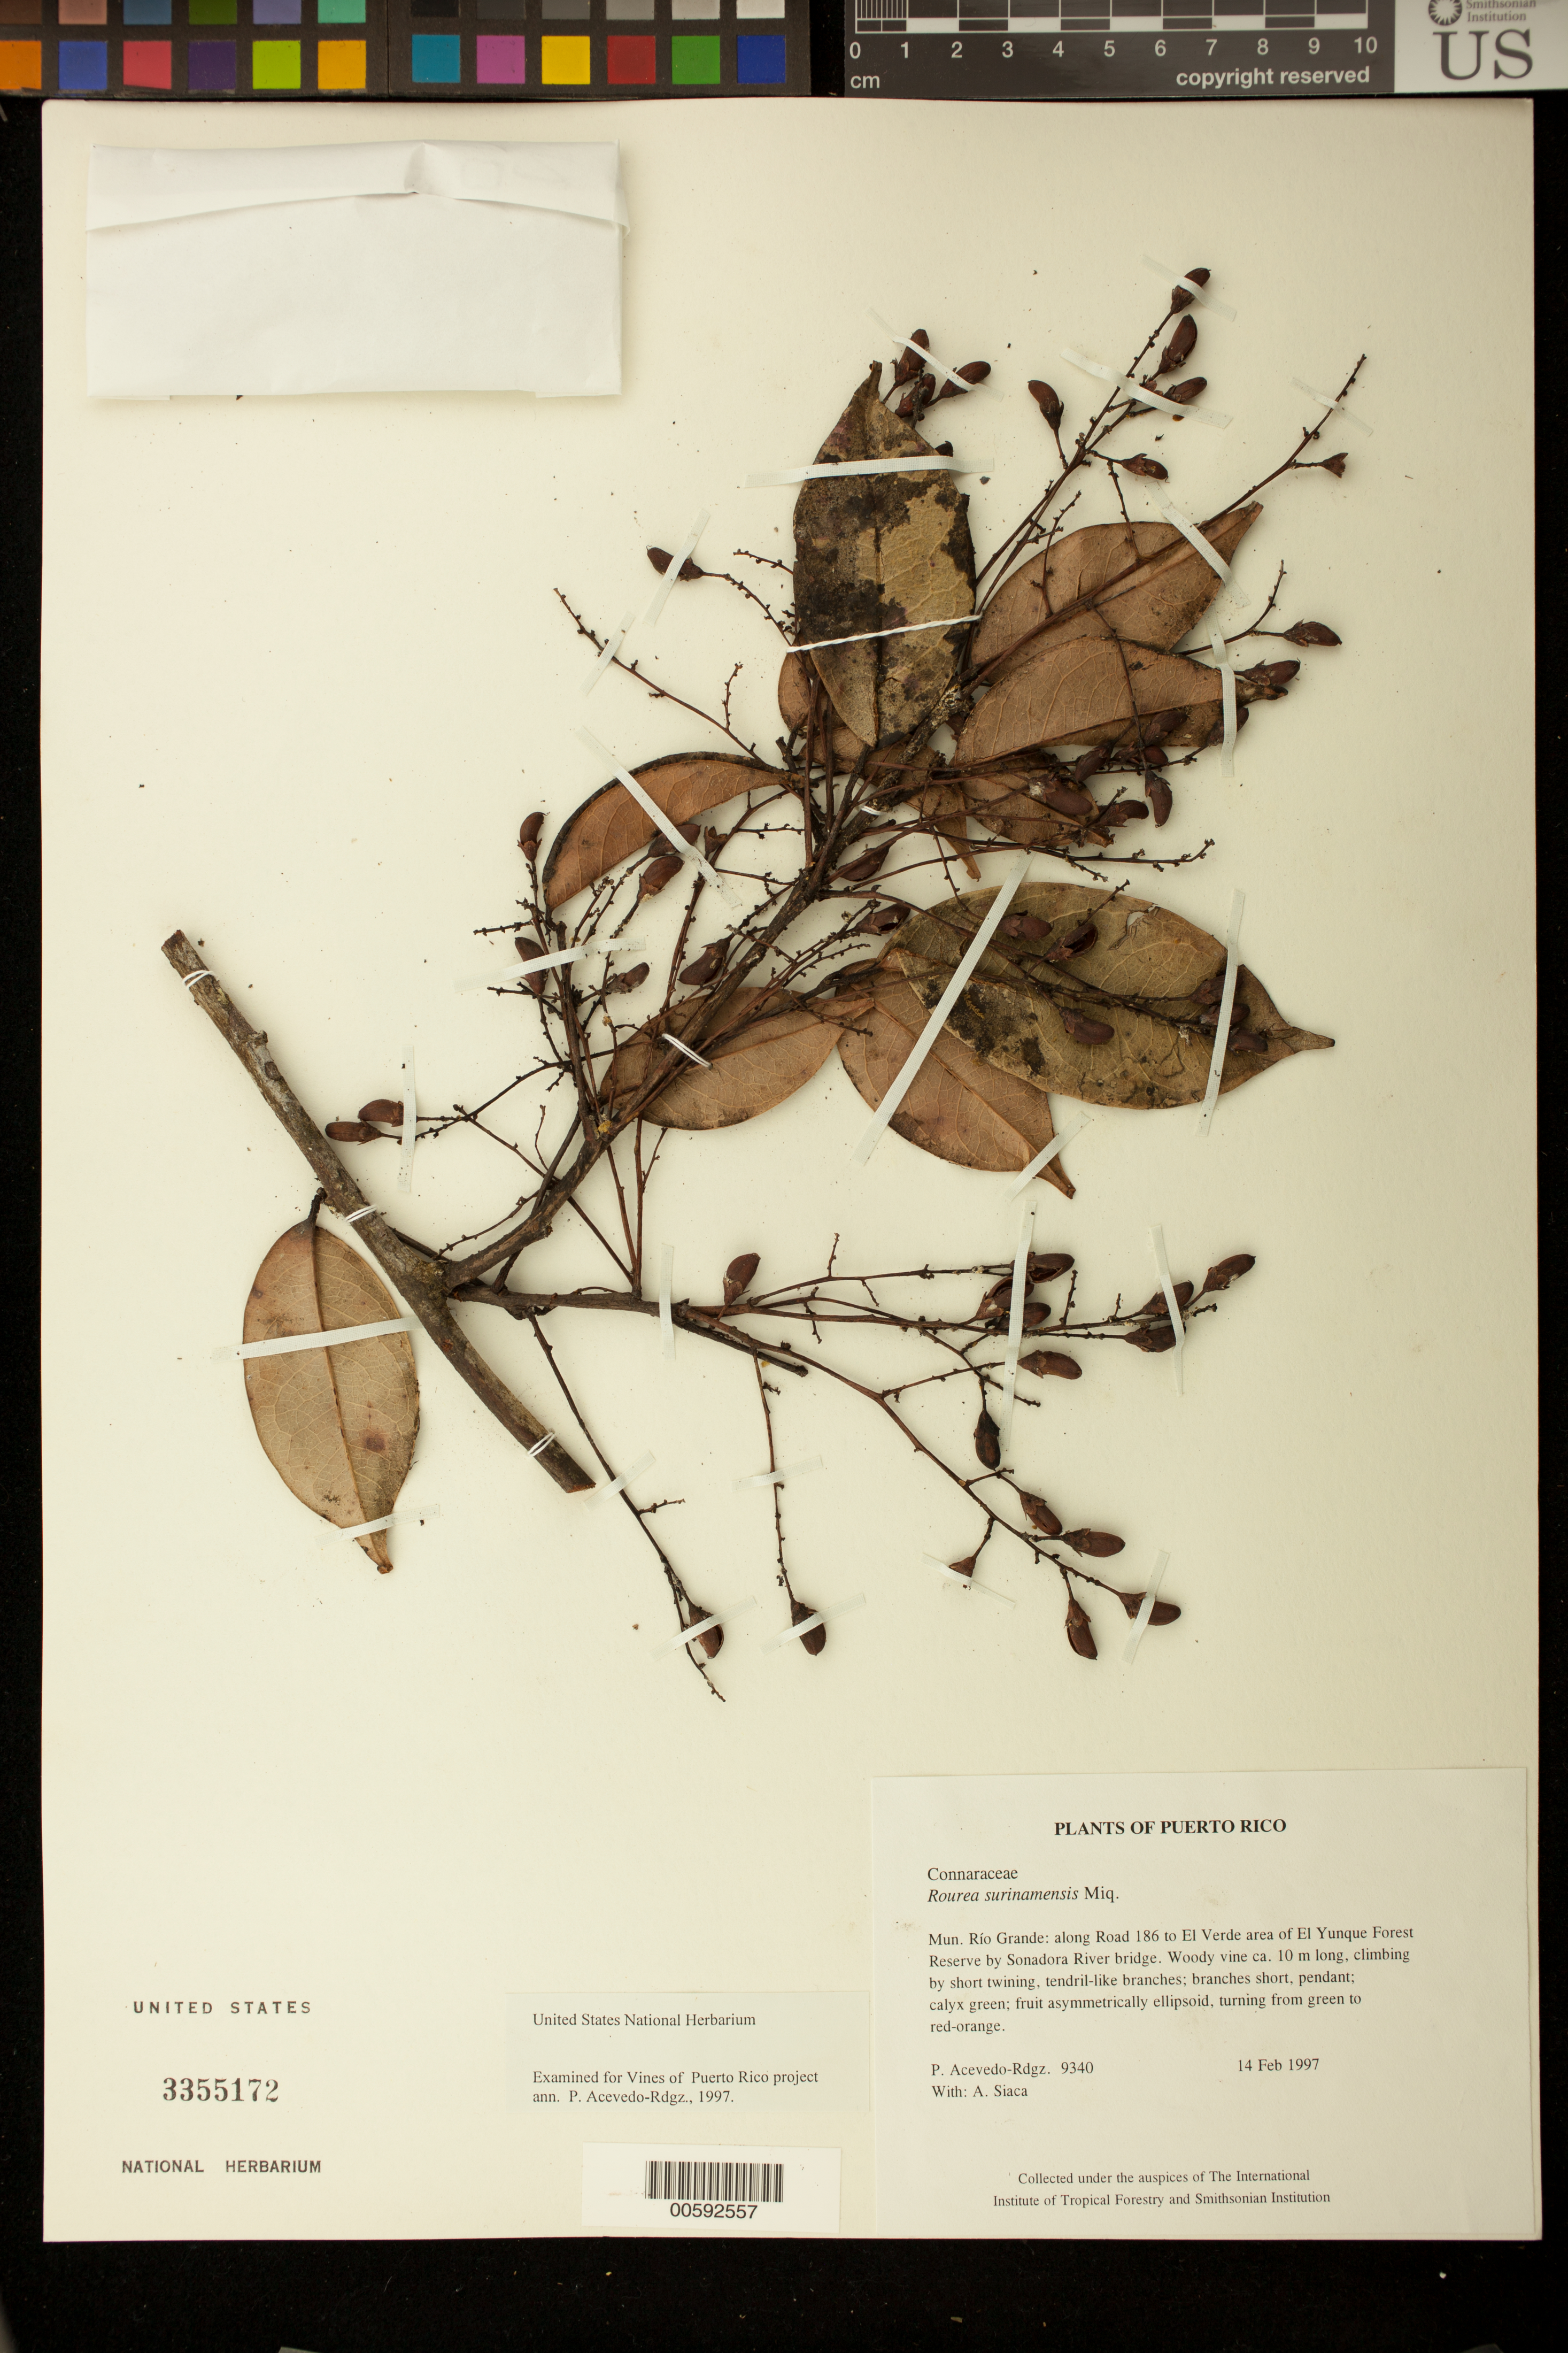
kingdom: Plantae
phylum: Tracheophyta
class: Magnoliopsida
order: Oxalidales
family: Connaraceae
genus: Rourea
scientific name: Rourea surinamensis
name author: Miq.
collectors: P. Acevedo-Rodr. & A. Siaca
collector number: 9340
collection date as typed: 14 Feb 1997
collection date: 1997-02-14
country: Puerto Rico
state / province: Río Grande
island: Puerto Rico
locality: Río Grande: along Road 186 to El Verde area of El Yunque Forest Reserve by Sonadora River bridge.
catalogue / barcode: US 3355172